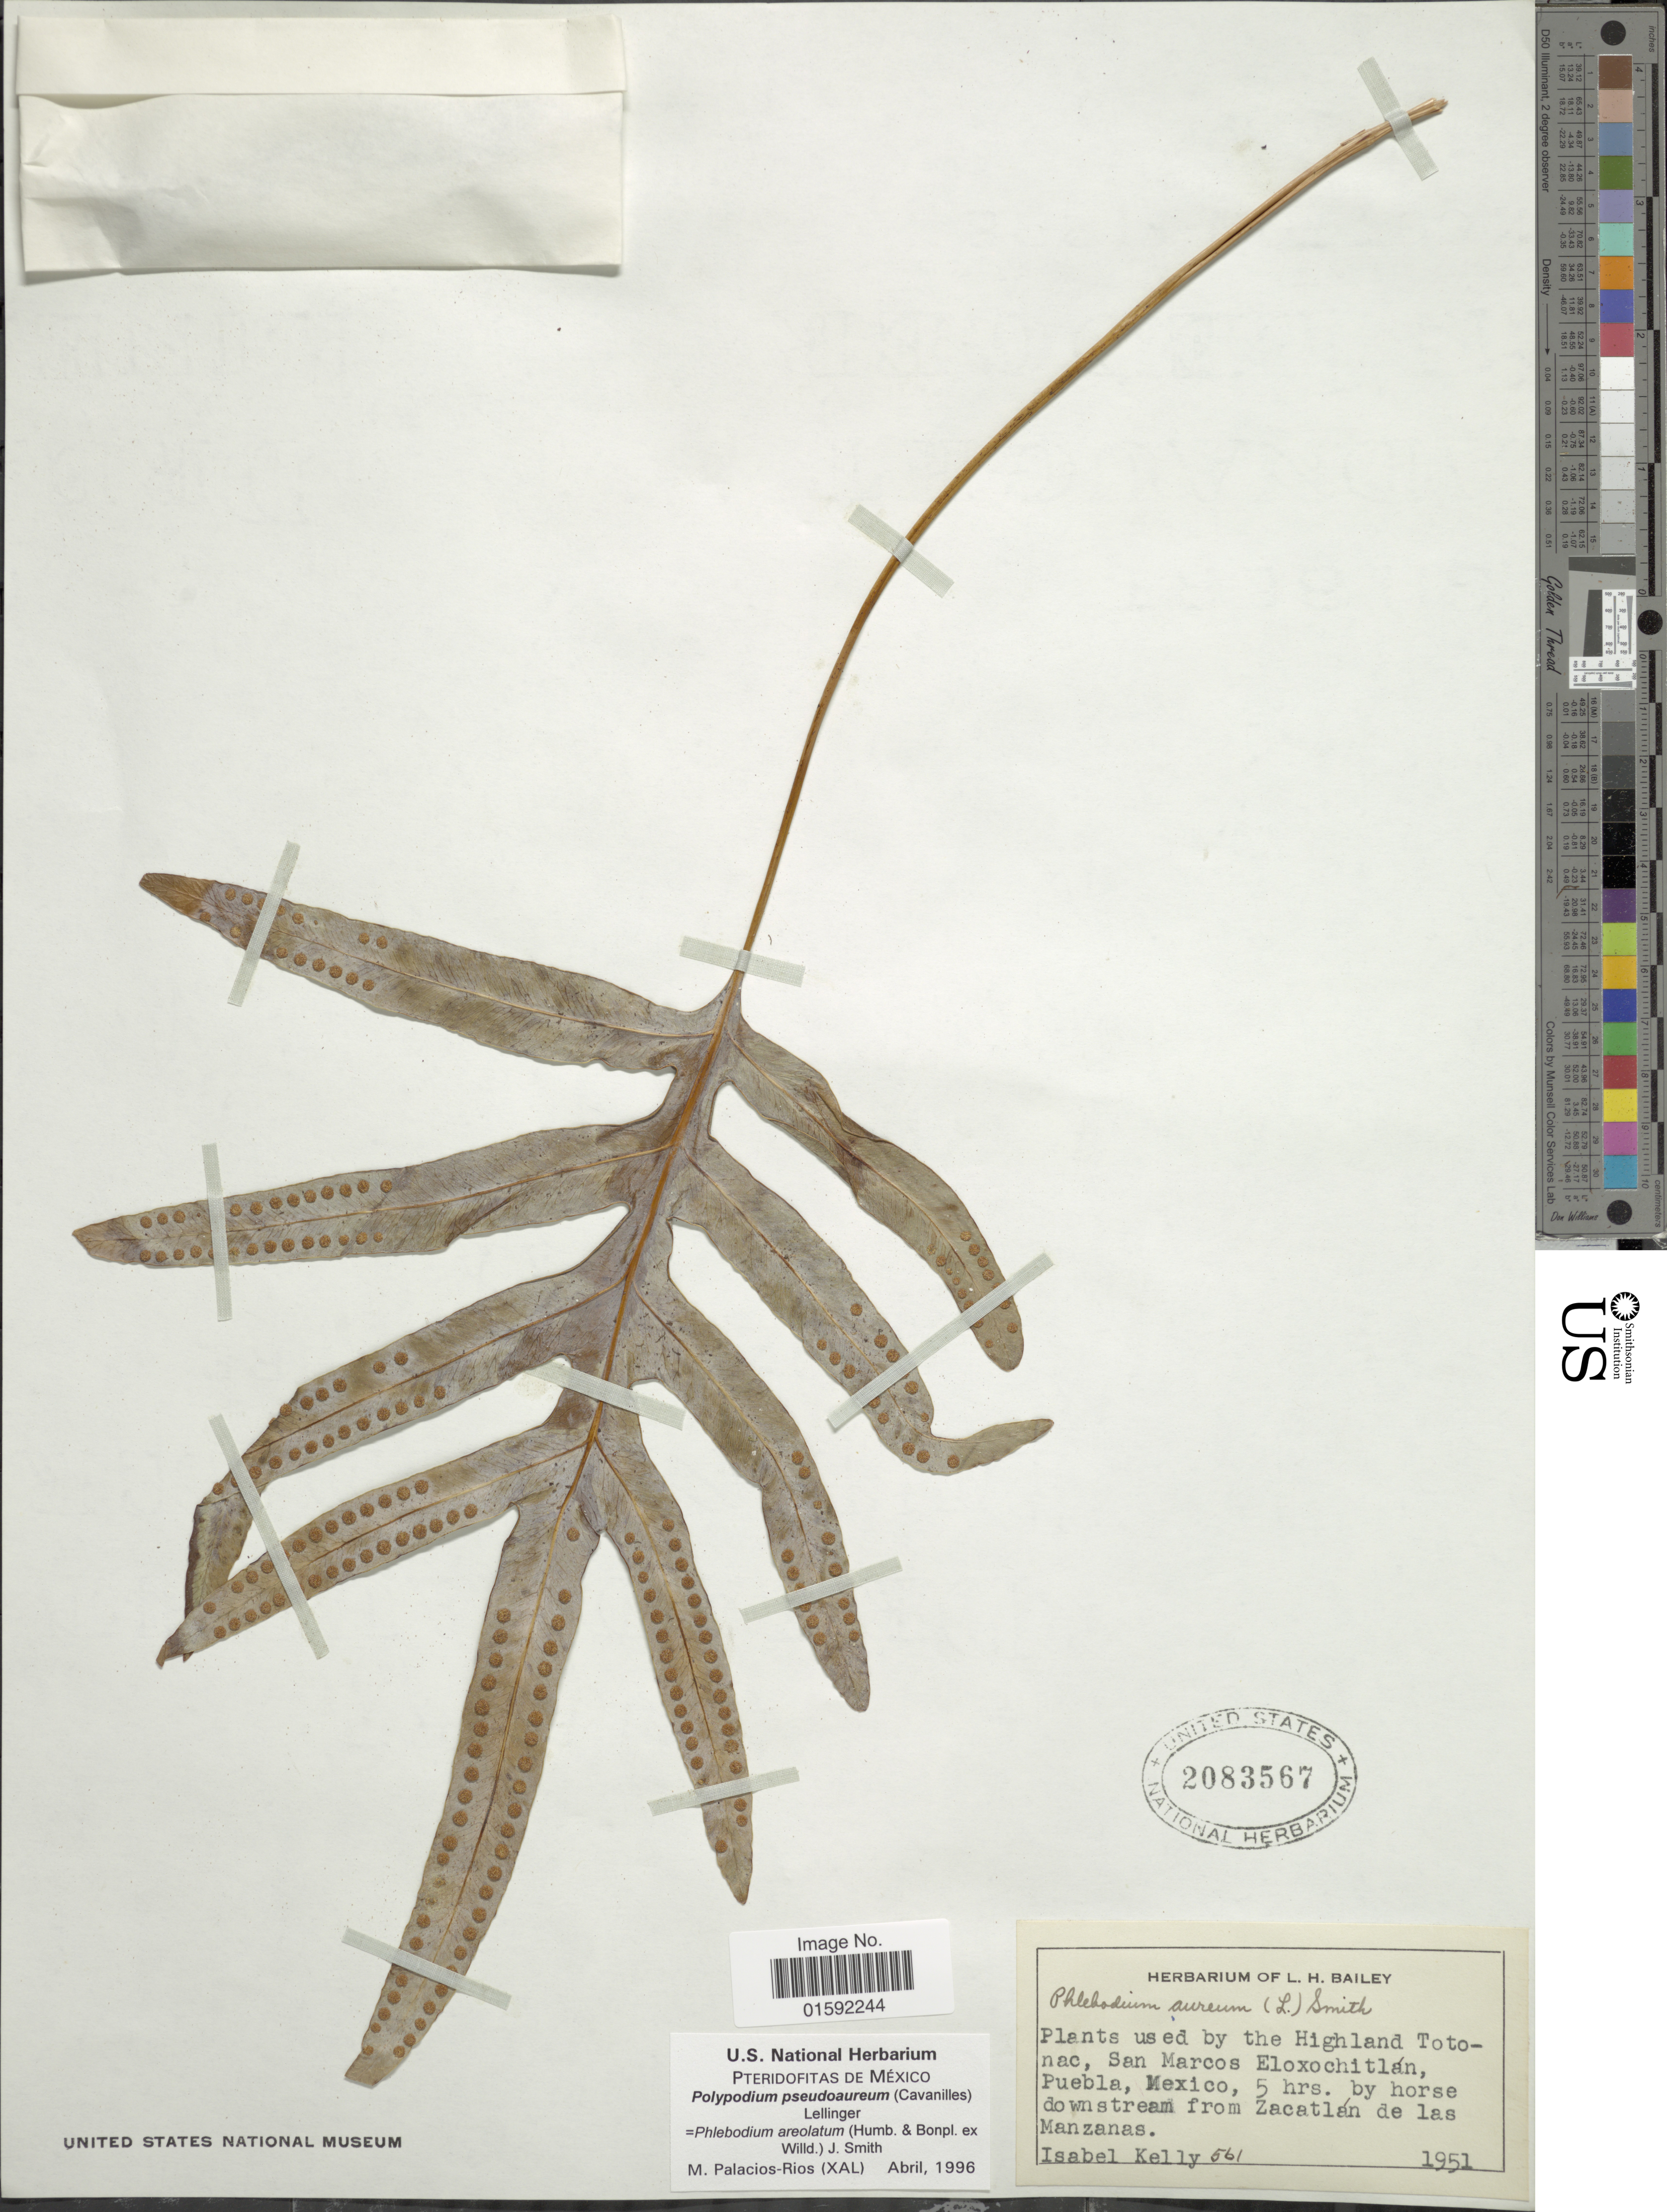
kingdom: Plantae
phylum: Tracheophyta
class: Polypodiopsida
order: Polypodiales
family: Polypodiaceae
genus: Phlebodium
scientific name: Phlebodium pseudoaureum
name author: (Cav.) Lellinger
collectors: I. Kelly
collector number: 561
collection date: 1951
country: Mexico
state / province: Puebla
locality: Highland Totonac, San Marcos Eloxochitlan, Puebla, Mexico, 5 hrs. by horse downstream from Zacatlán de la Manzanas.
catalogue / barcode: US 2083567